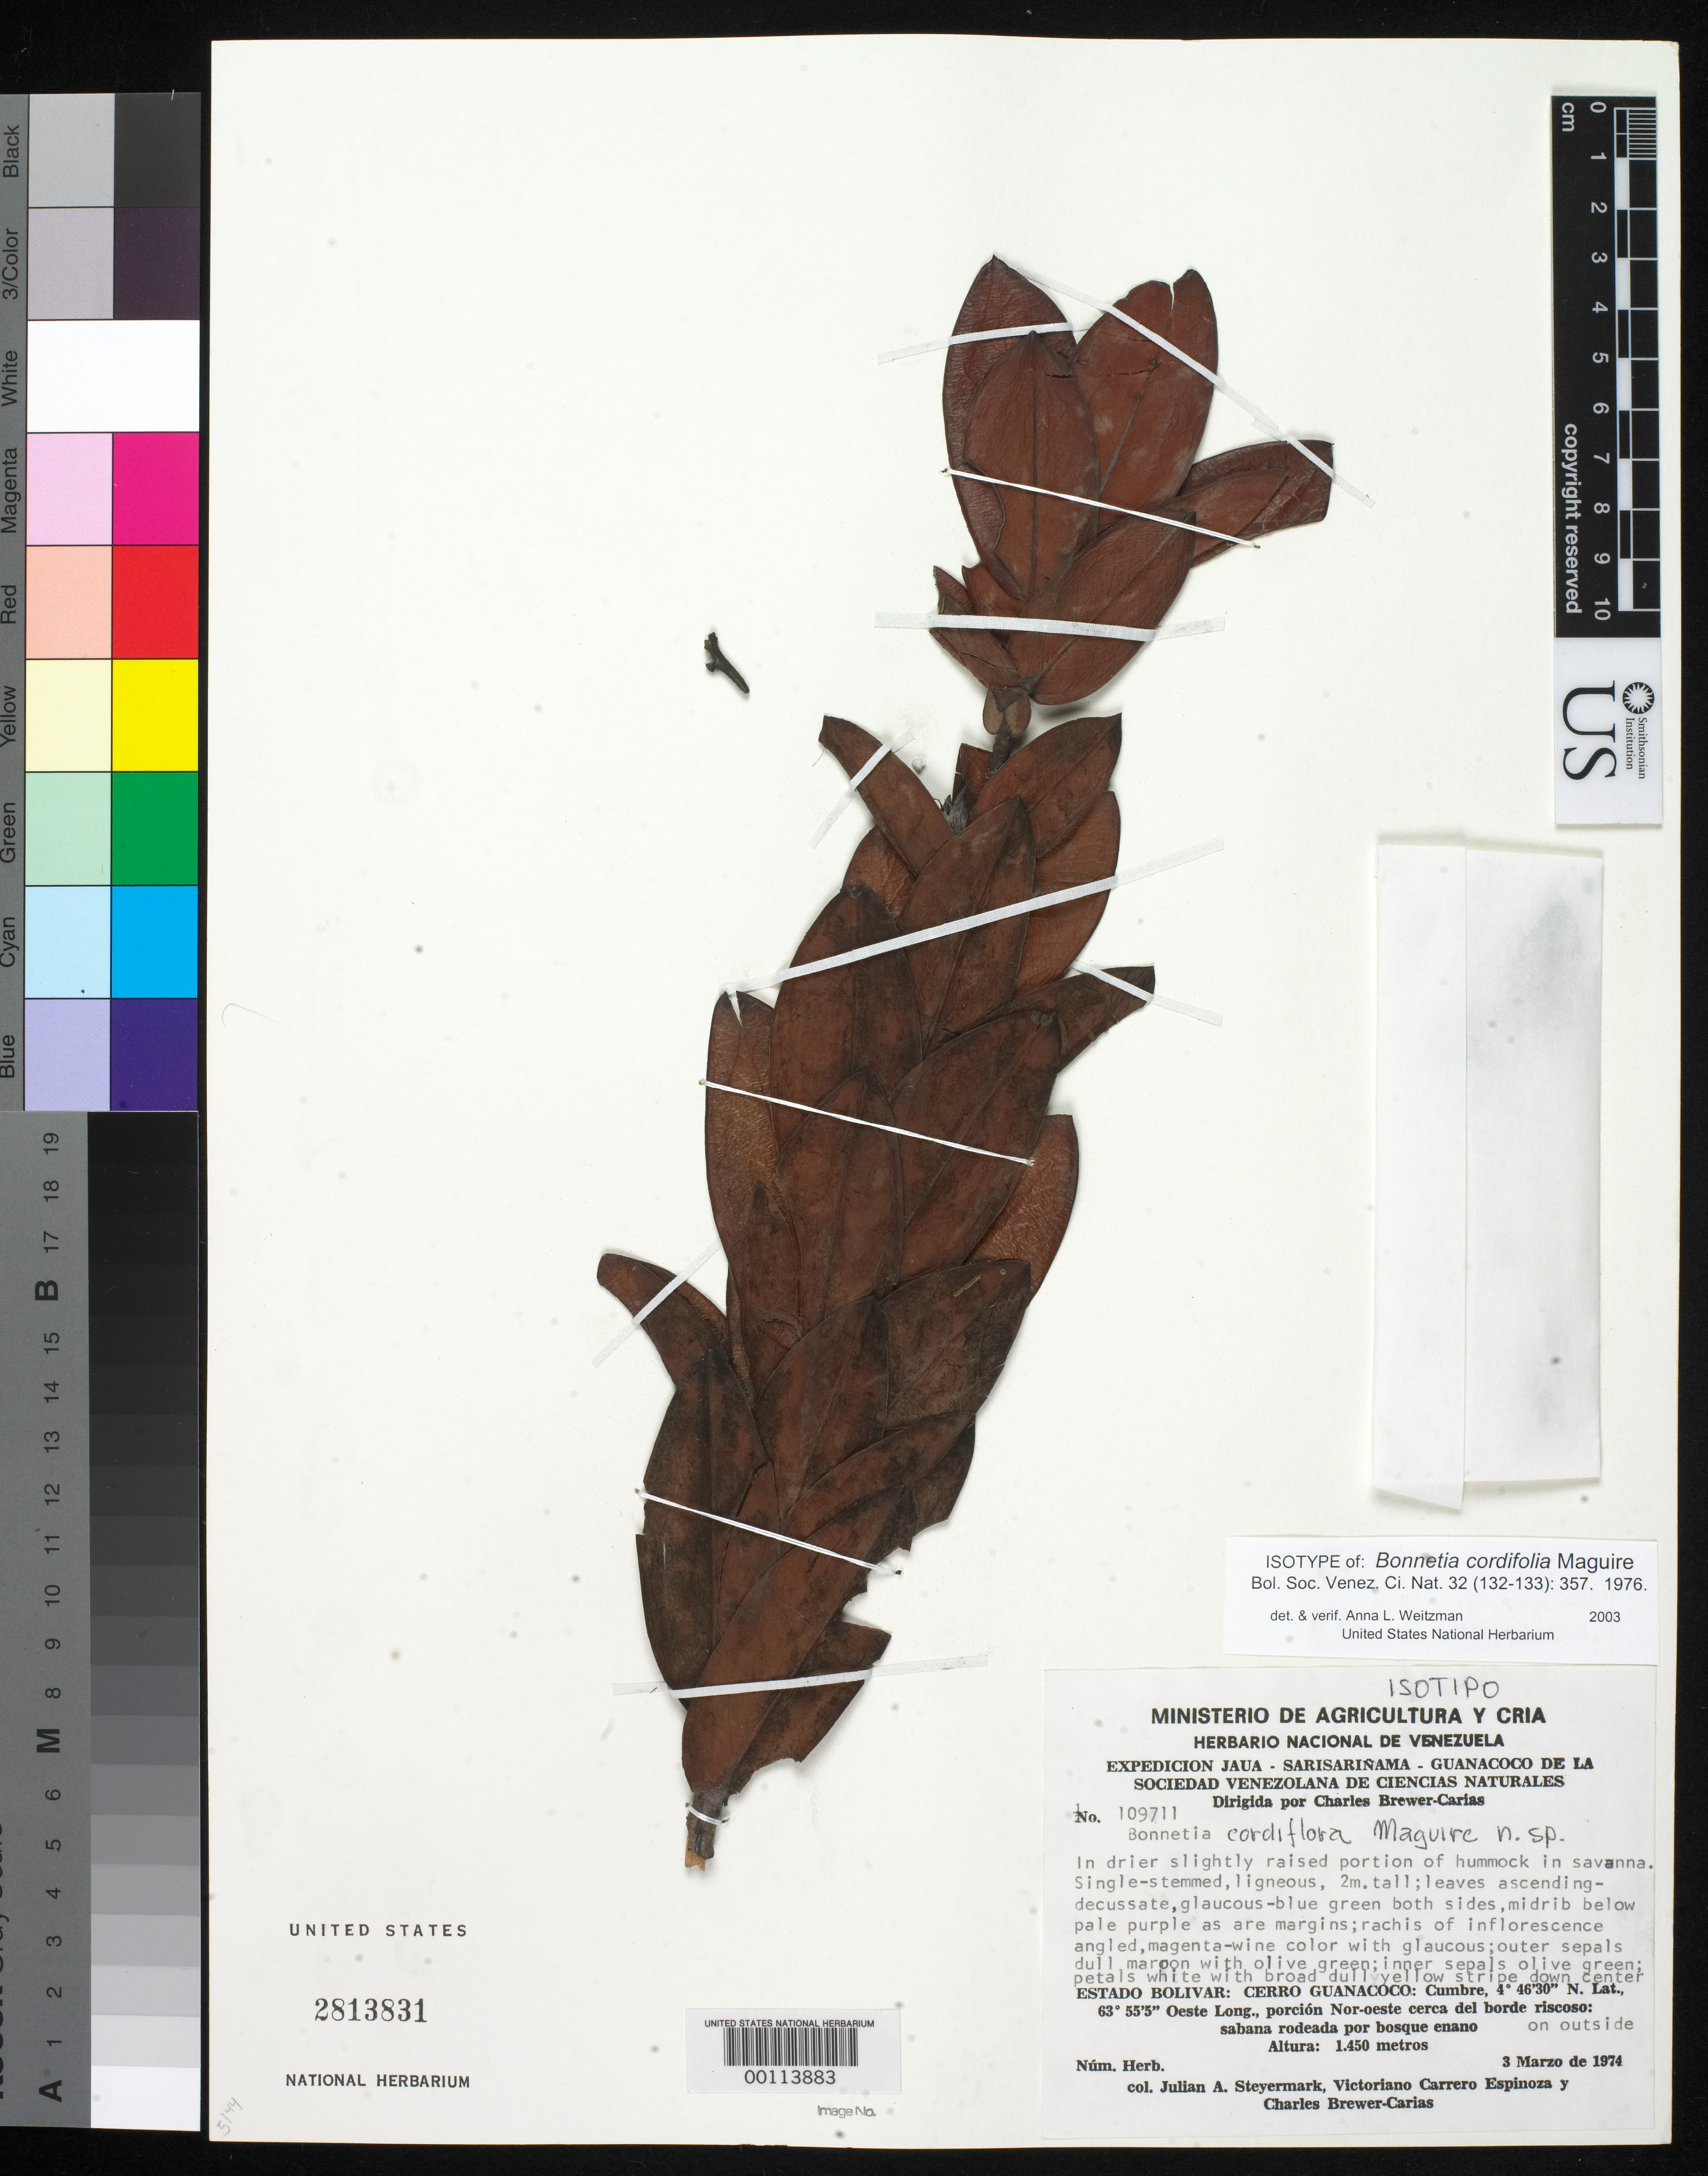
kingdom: Plantae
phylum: Tracheophyta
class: Magnoliopsida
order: Malpighiales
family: Bonnetiaceae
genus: Bonnetia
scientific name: Bonnetia cordifolia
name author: Maguire in Steyerm. & Brewer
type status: Isotype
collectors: J. Steyermark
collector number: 109711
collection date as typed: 03 Mar 1974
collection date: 1974-03-03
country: Venezuela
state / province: Bolivar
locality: Cerro Guanacaco.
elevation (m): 1450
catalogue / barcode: US 2813831